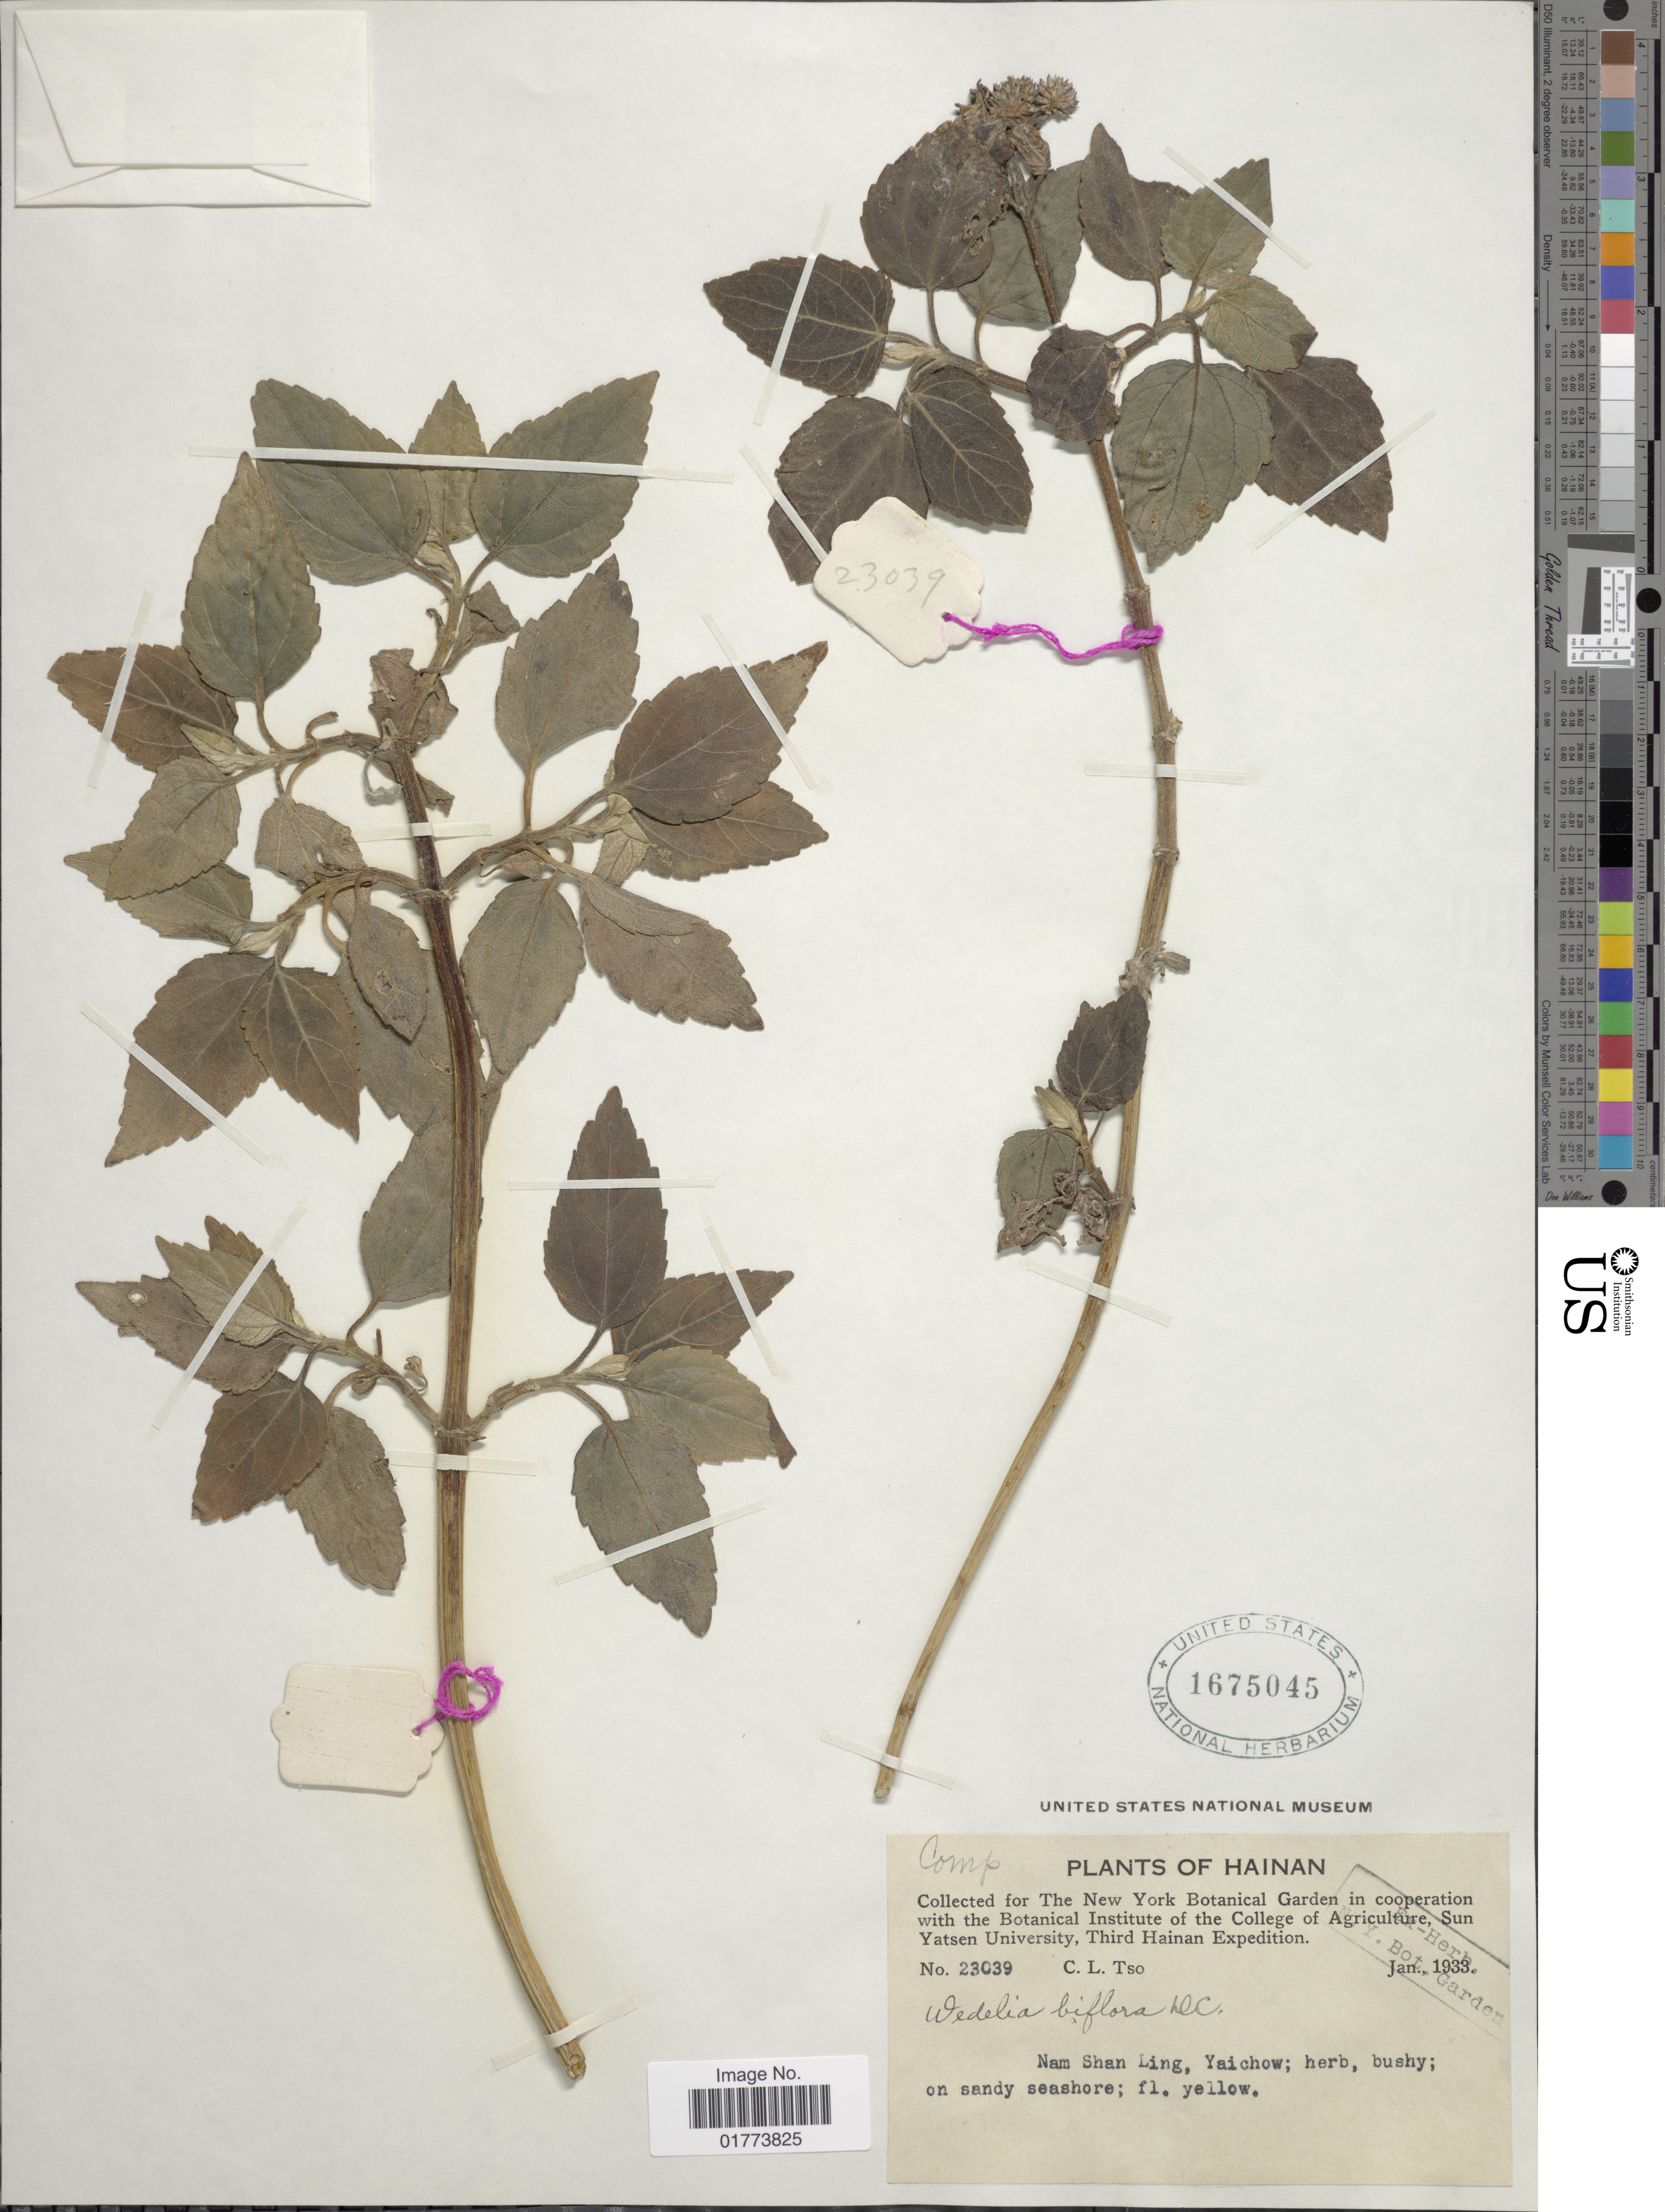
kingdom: Plantae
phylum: Tracheophyta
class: Magnoliopsida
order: Asterales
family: Asteraceae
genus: Wollastonia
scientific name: Wollastonia biflora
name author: (L.) DC.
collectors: C. Tso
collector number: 23039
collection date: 1933-01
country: China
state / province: Hainan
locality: Hainan; Nam Shan Ling, Yaichow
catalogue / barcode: US 1675045